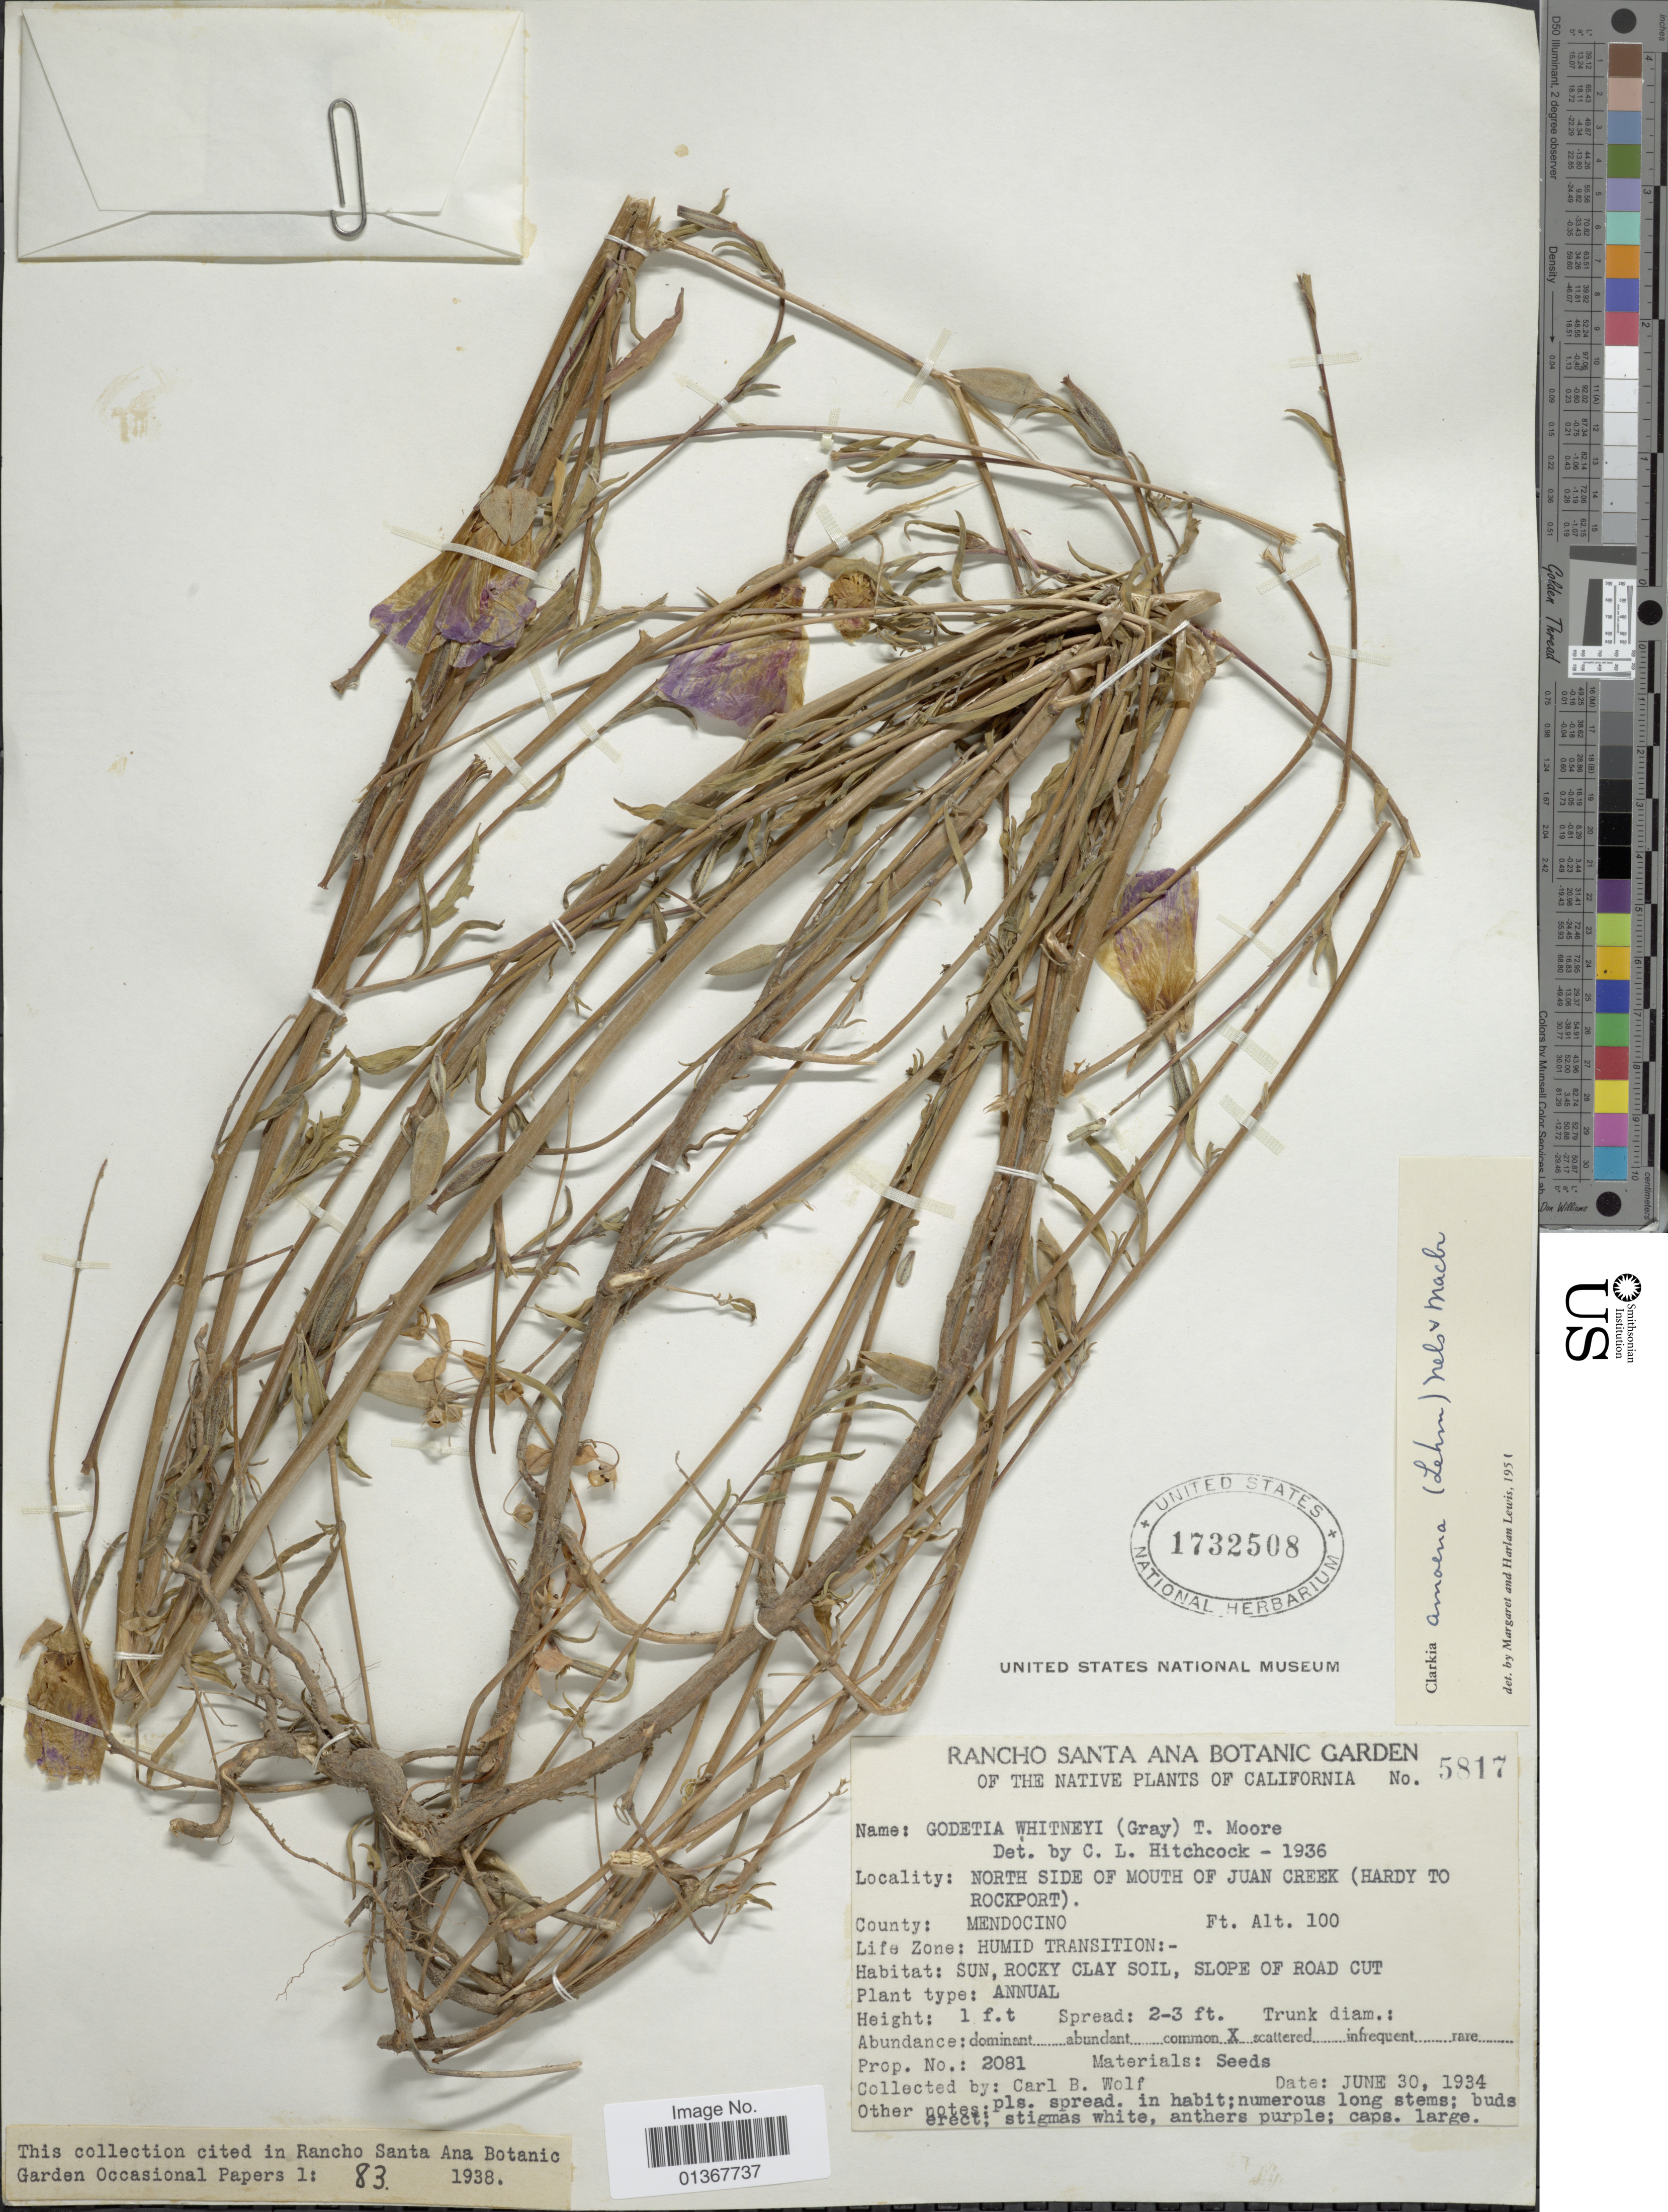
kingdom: Plantae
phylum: Tracheophyta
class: Magnoliopsida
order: Myrtales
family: Onagraceae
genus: Clarkia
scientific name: Clarkia amoena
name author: (Lehm.) A. Nelson & J.F. Macbr.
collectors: C. B. Wolf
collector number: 5817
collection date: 1934-06-30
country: United States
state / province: California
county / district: Mendocino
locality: Rancho Santa Ana Botanic Garden. North Side of Mouth of Juan Creek (hardy to Rockport). County: Mendocino.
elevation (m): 30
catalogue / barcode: US 1732508